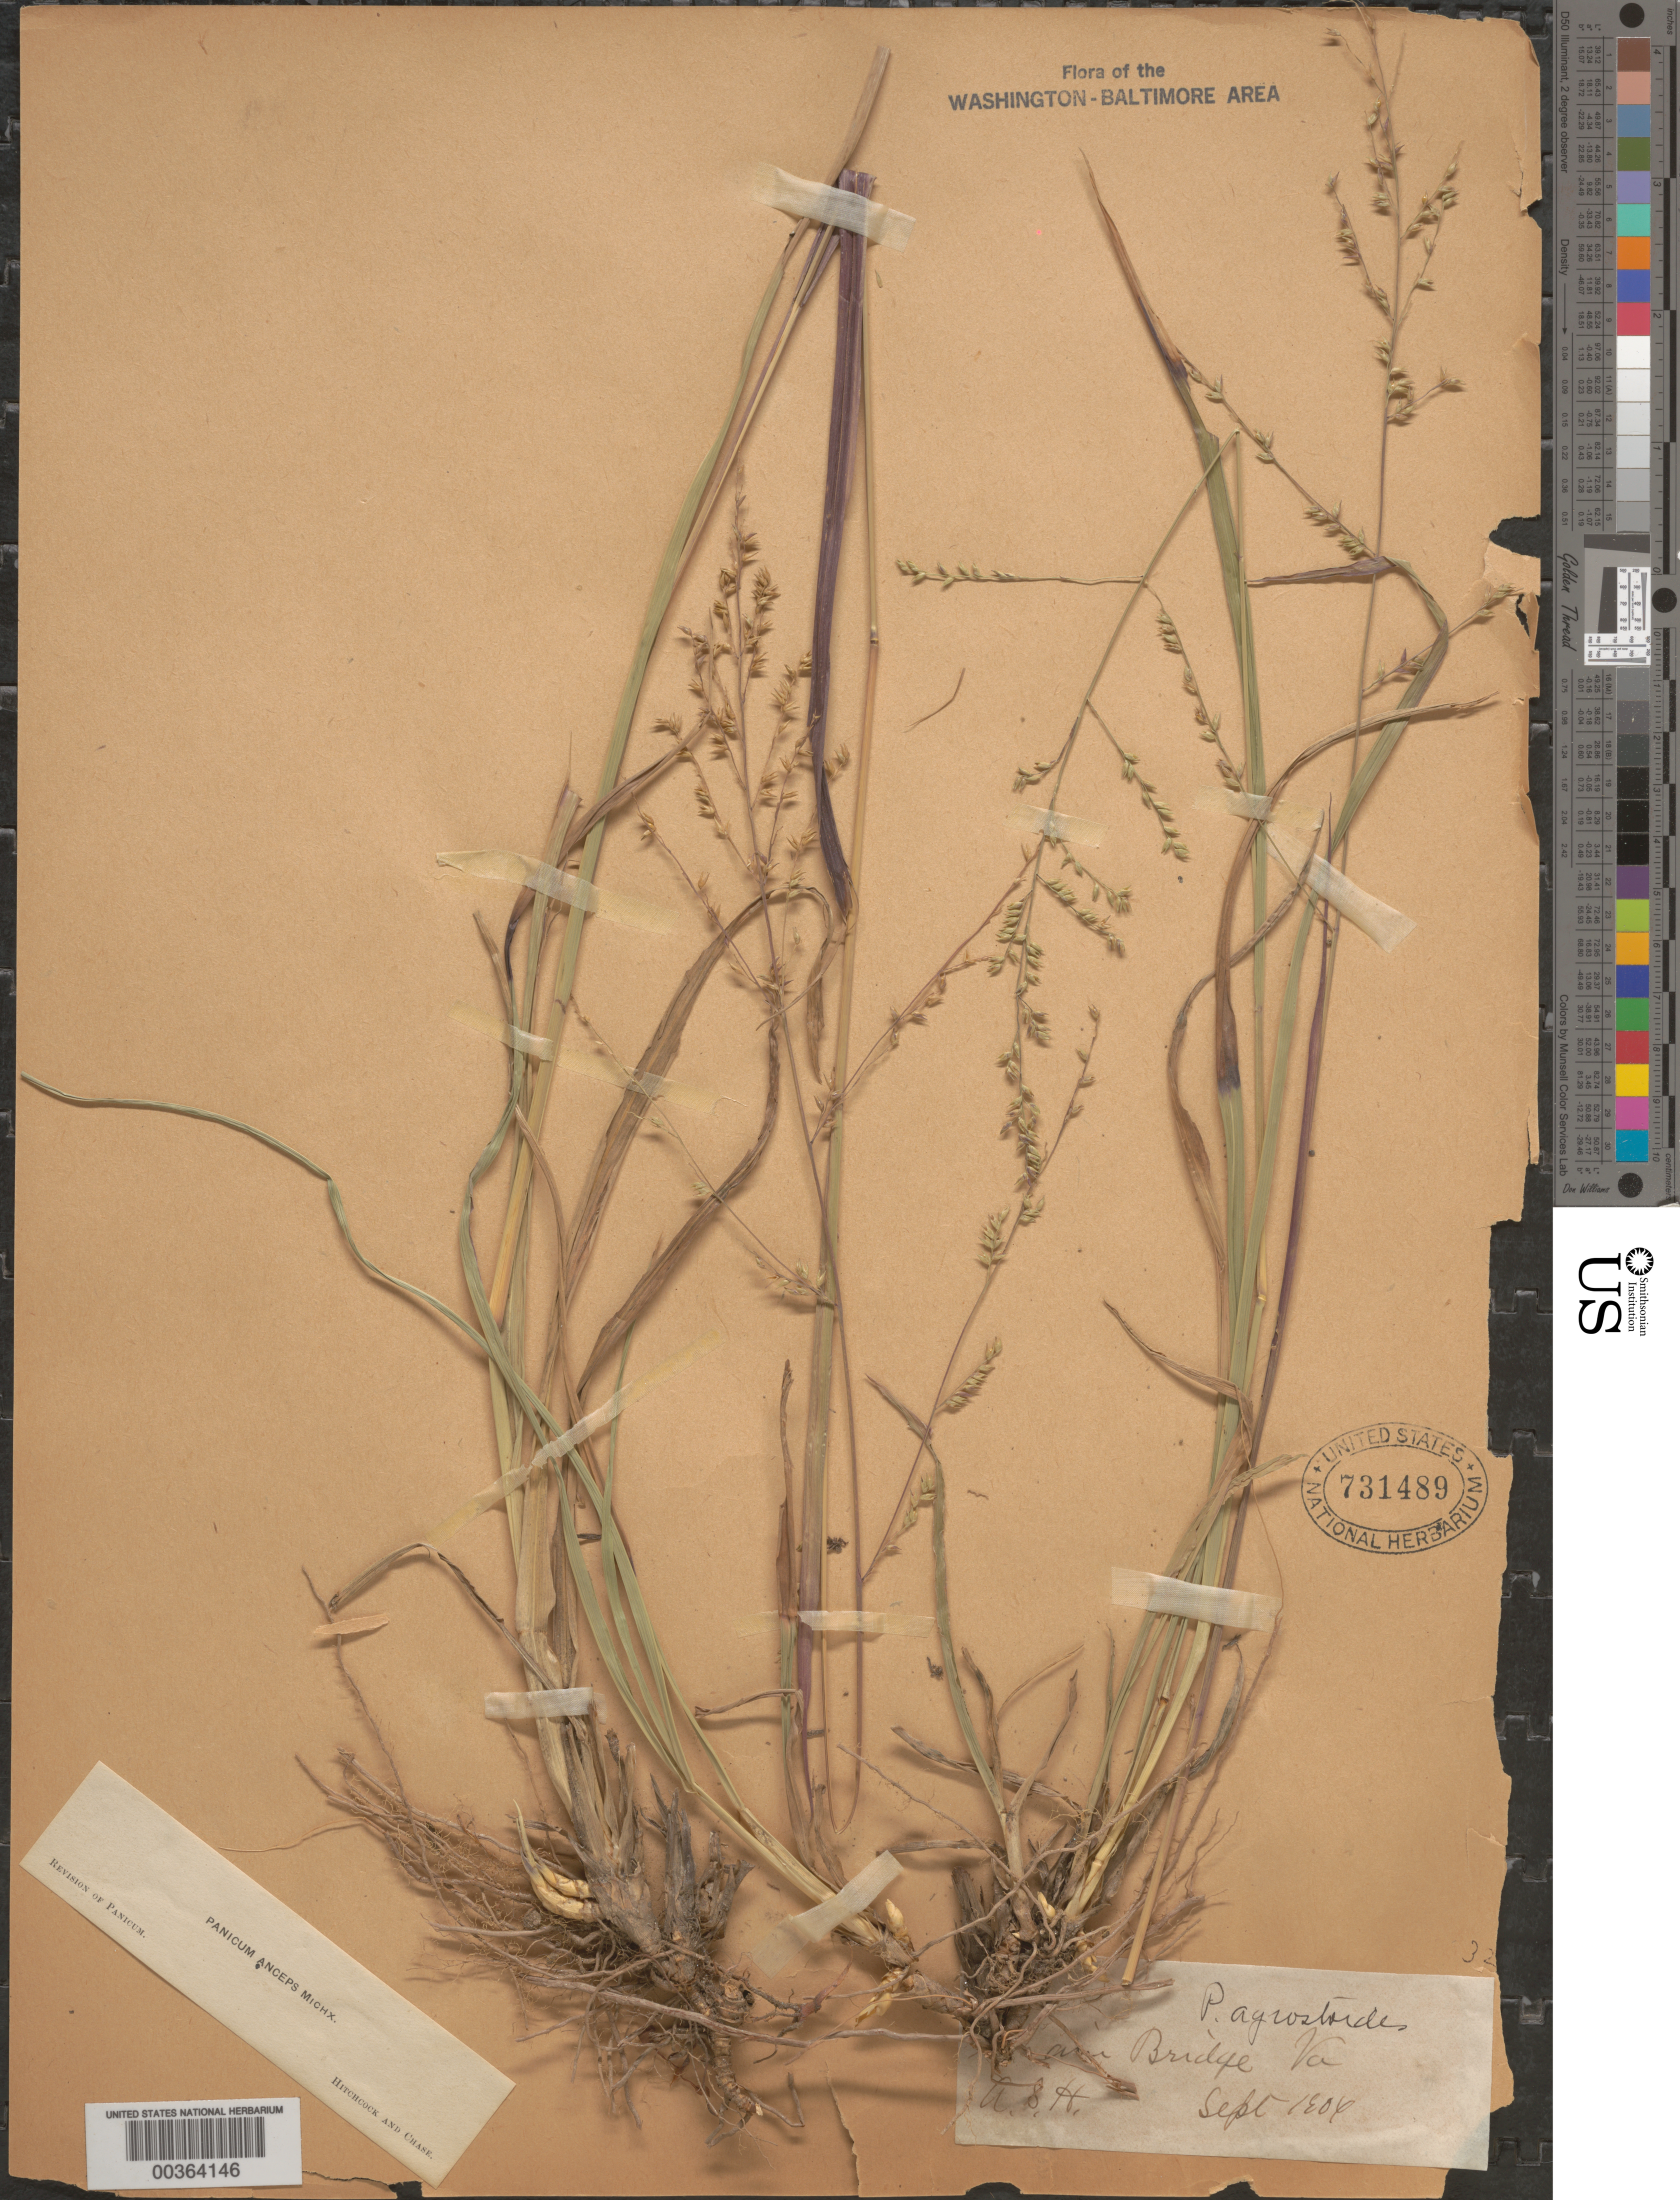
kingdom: Plantae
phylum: Tracheophyta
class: Liliopsida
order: Poales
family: Poaceae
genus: Coleataenia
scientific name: Coleataenia anceps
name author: (Michx.) Soreng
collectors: A. S. Hitchcock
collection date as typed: Sep 1906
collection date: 1906-09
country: United States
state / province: Virginia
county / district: Fairfax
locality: Chain Bridge C. and O. Canal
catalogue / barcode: US 731489